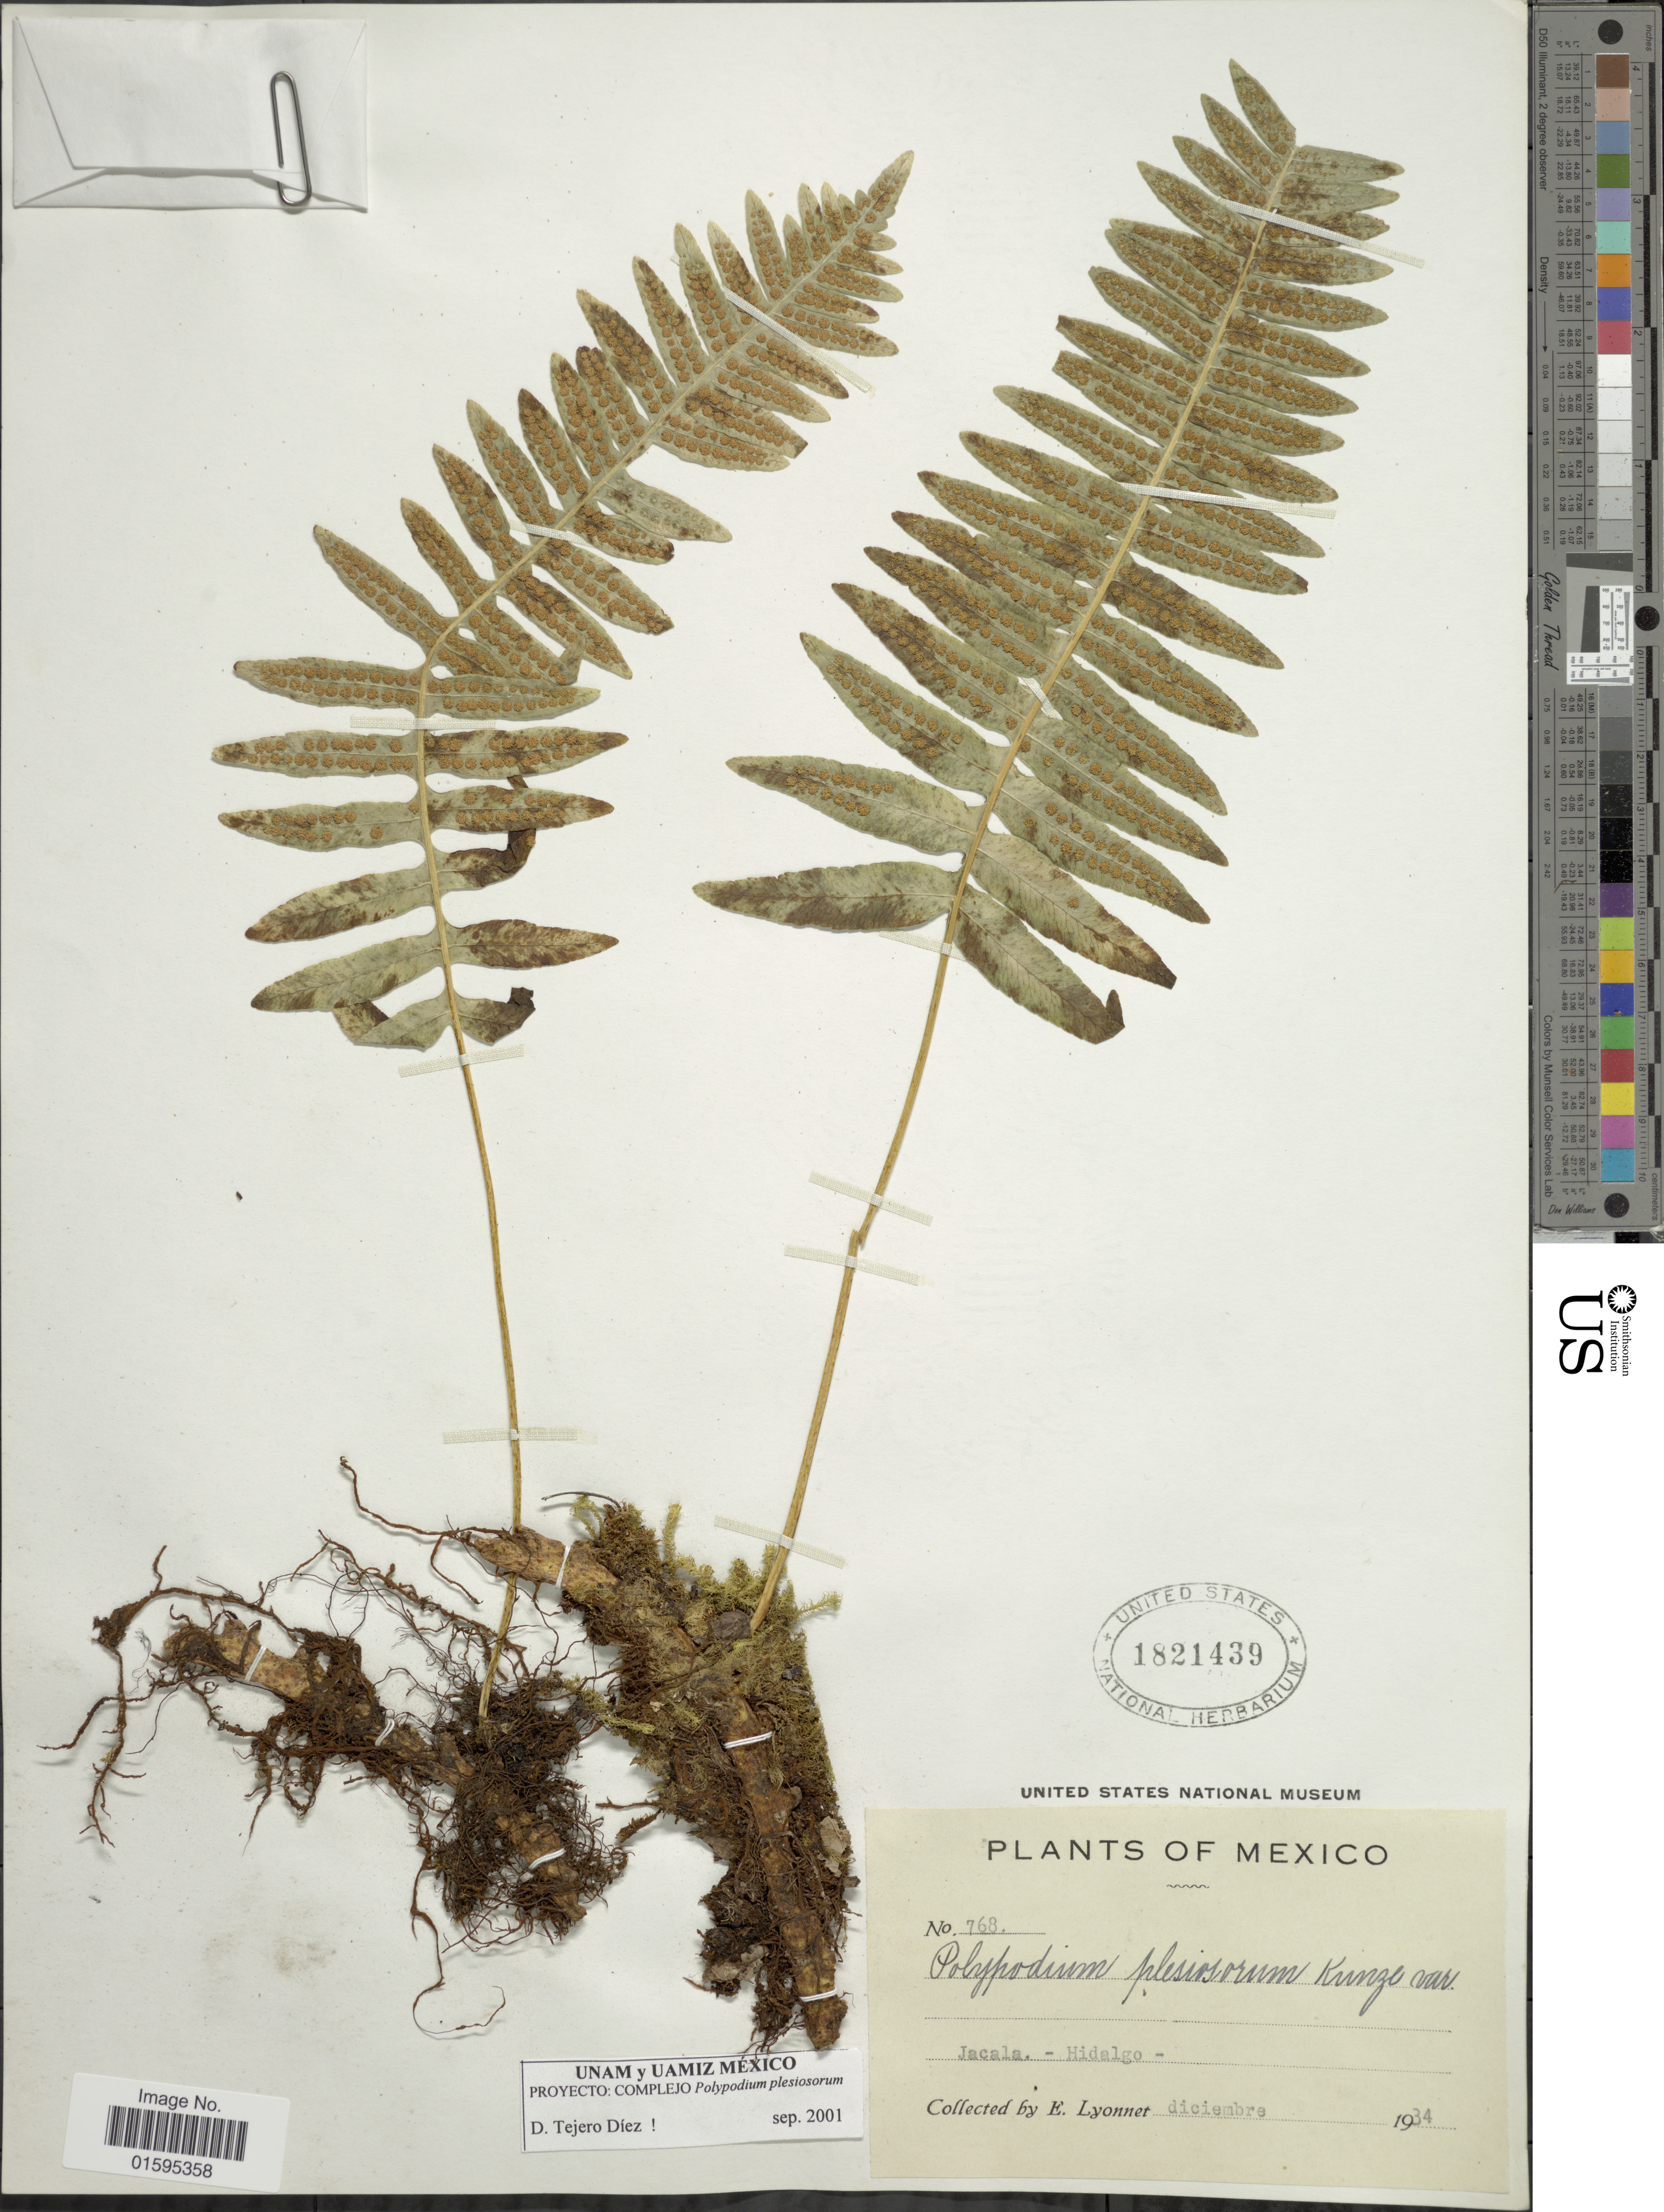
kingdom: Plantae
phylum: Tracheophyta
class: Polypodiopsida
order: Polypodiales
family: Polypodiaceae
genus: Polypodium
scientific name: Polypodium plesiosorum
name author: Kunze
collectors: E. Lyonnet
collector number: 768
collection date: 1934-12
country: Mexico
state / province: Hidalgo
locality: Jacala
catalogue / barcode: US 1821439